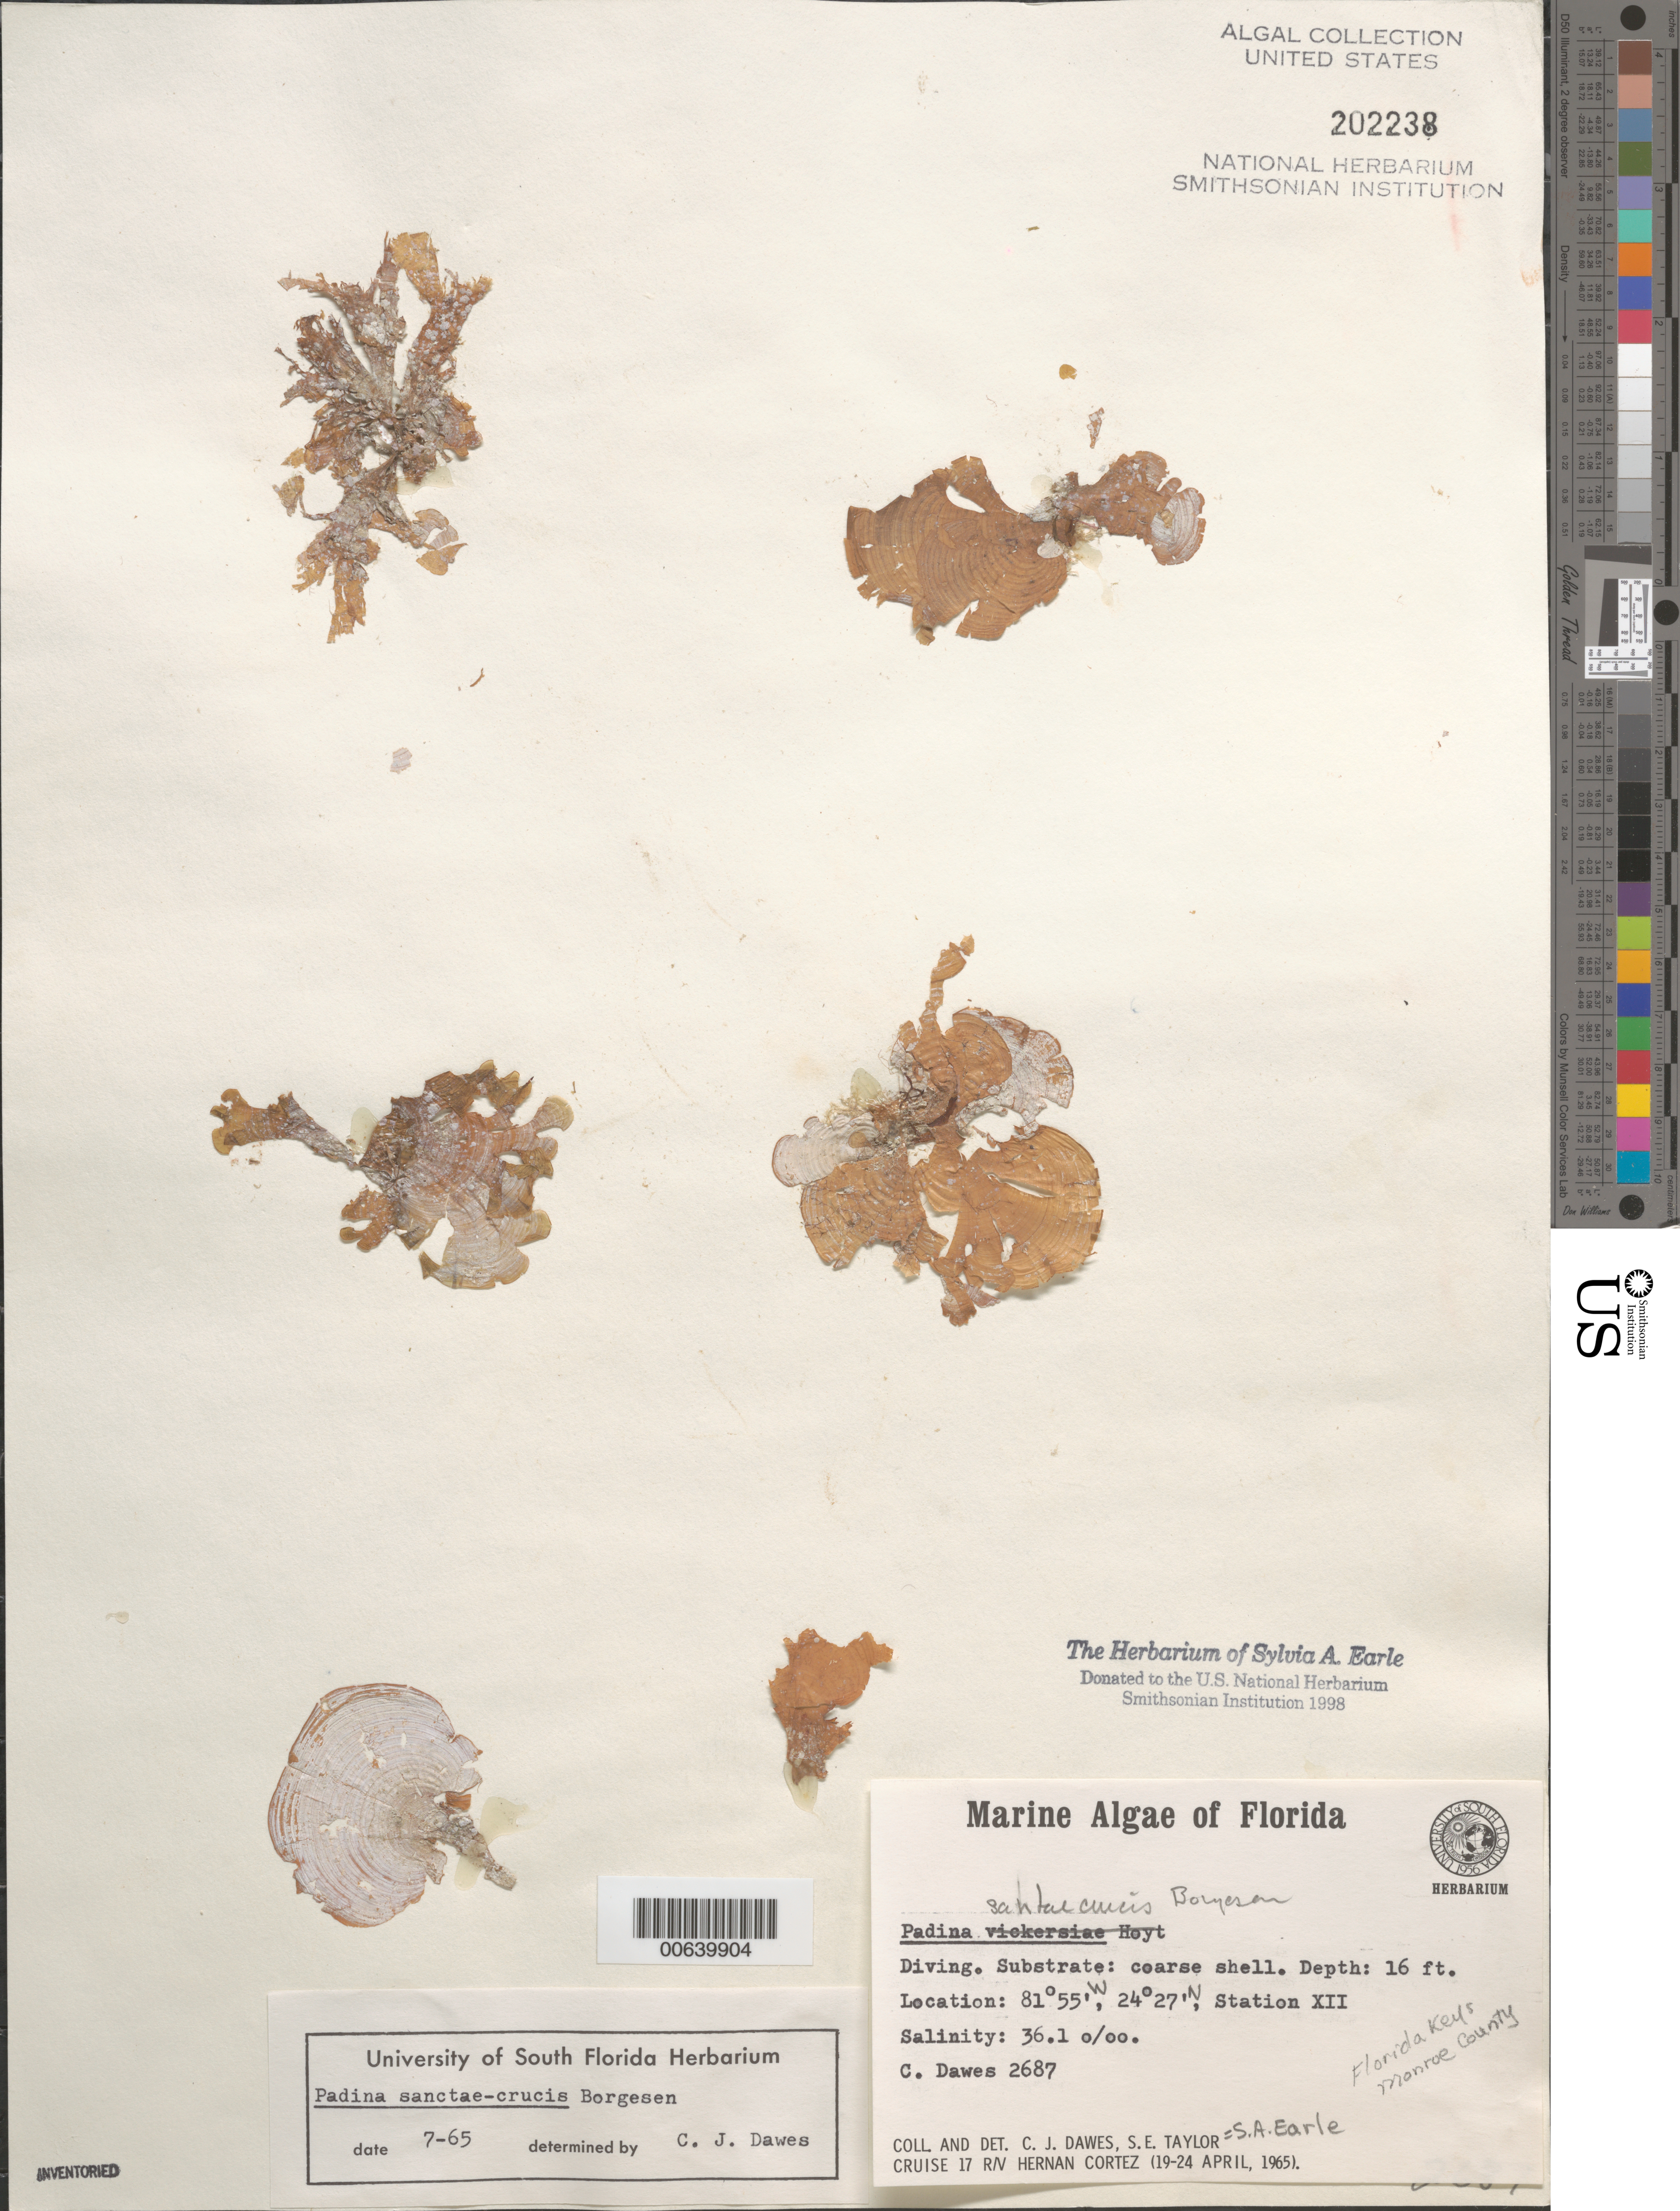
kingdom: Chromista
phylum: Ochrophyta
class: Phaeophyceae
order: Dictyotales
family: Dictyotaceae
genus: Padina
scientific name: Padina sanctae-crucis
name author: Børgesen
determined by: Dawes, C. J.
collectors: C. Dawes & S. A. Earle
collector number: CJD 2687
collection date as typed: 19 Apr 1965 to 24 Apr 1965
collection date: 1965-04-19/1965-04-24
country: United States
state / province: Florida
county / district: Monroe County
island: Florida Keys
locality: Key West area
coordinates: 24 27' N, 81 55' W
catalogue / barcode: US 202238